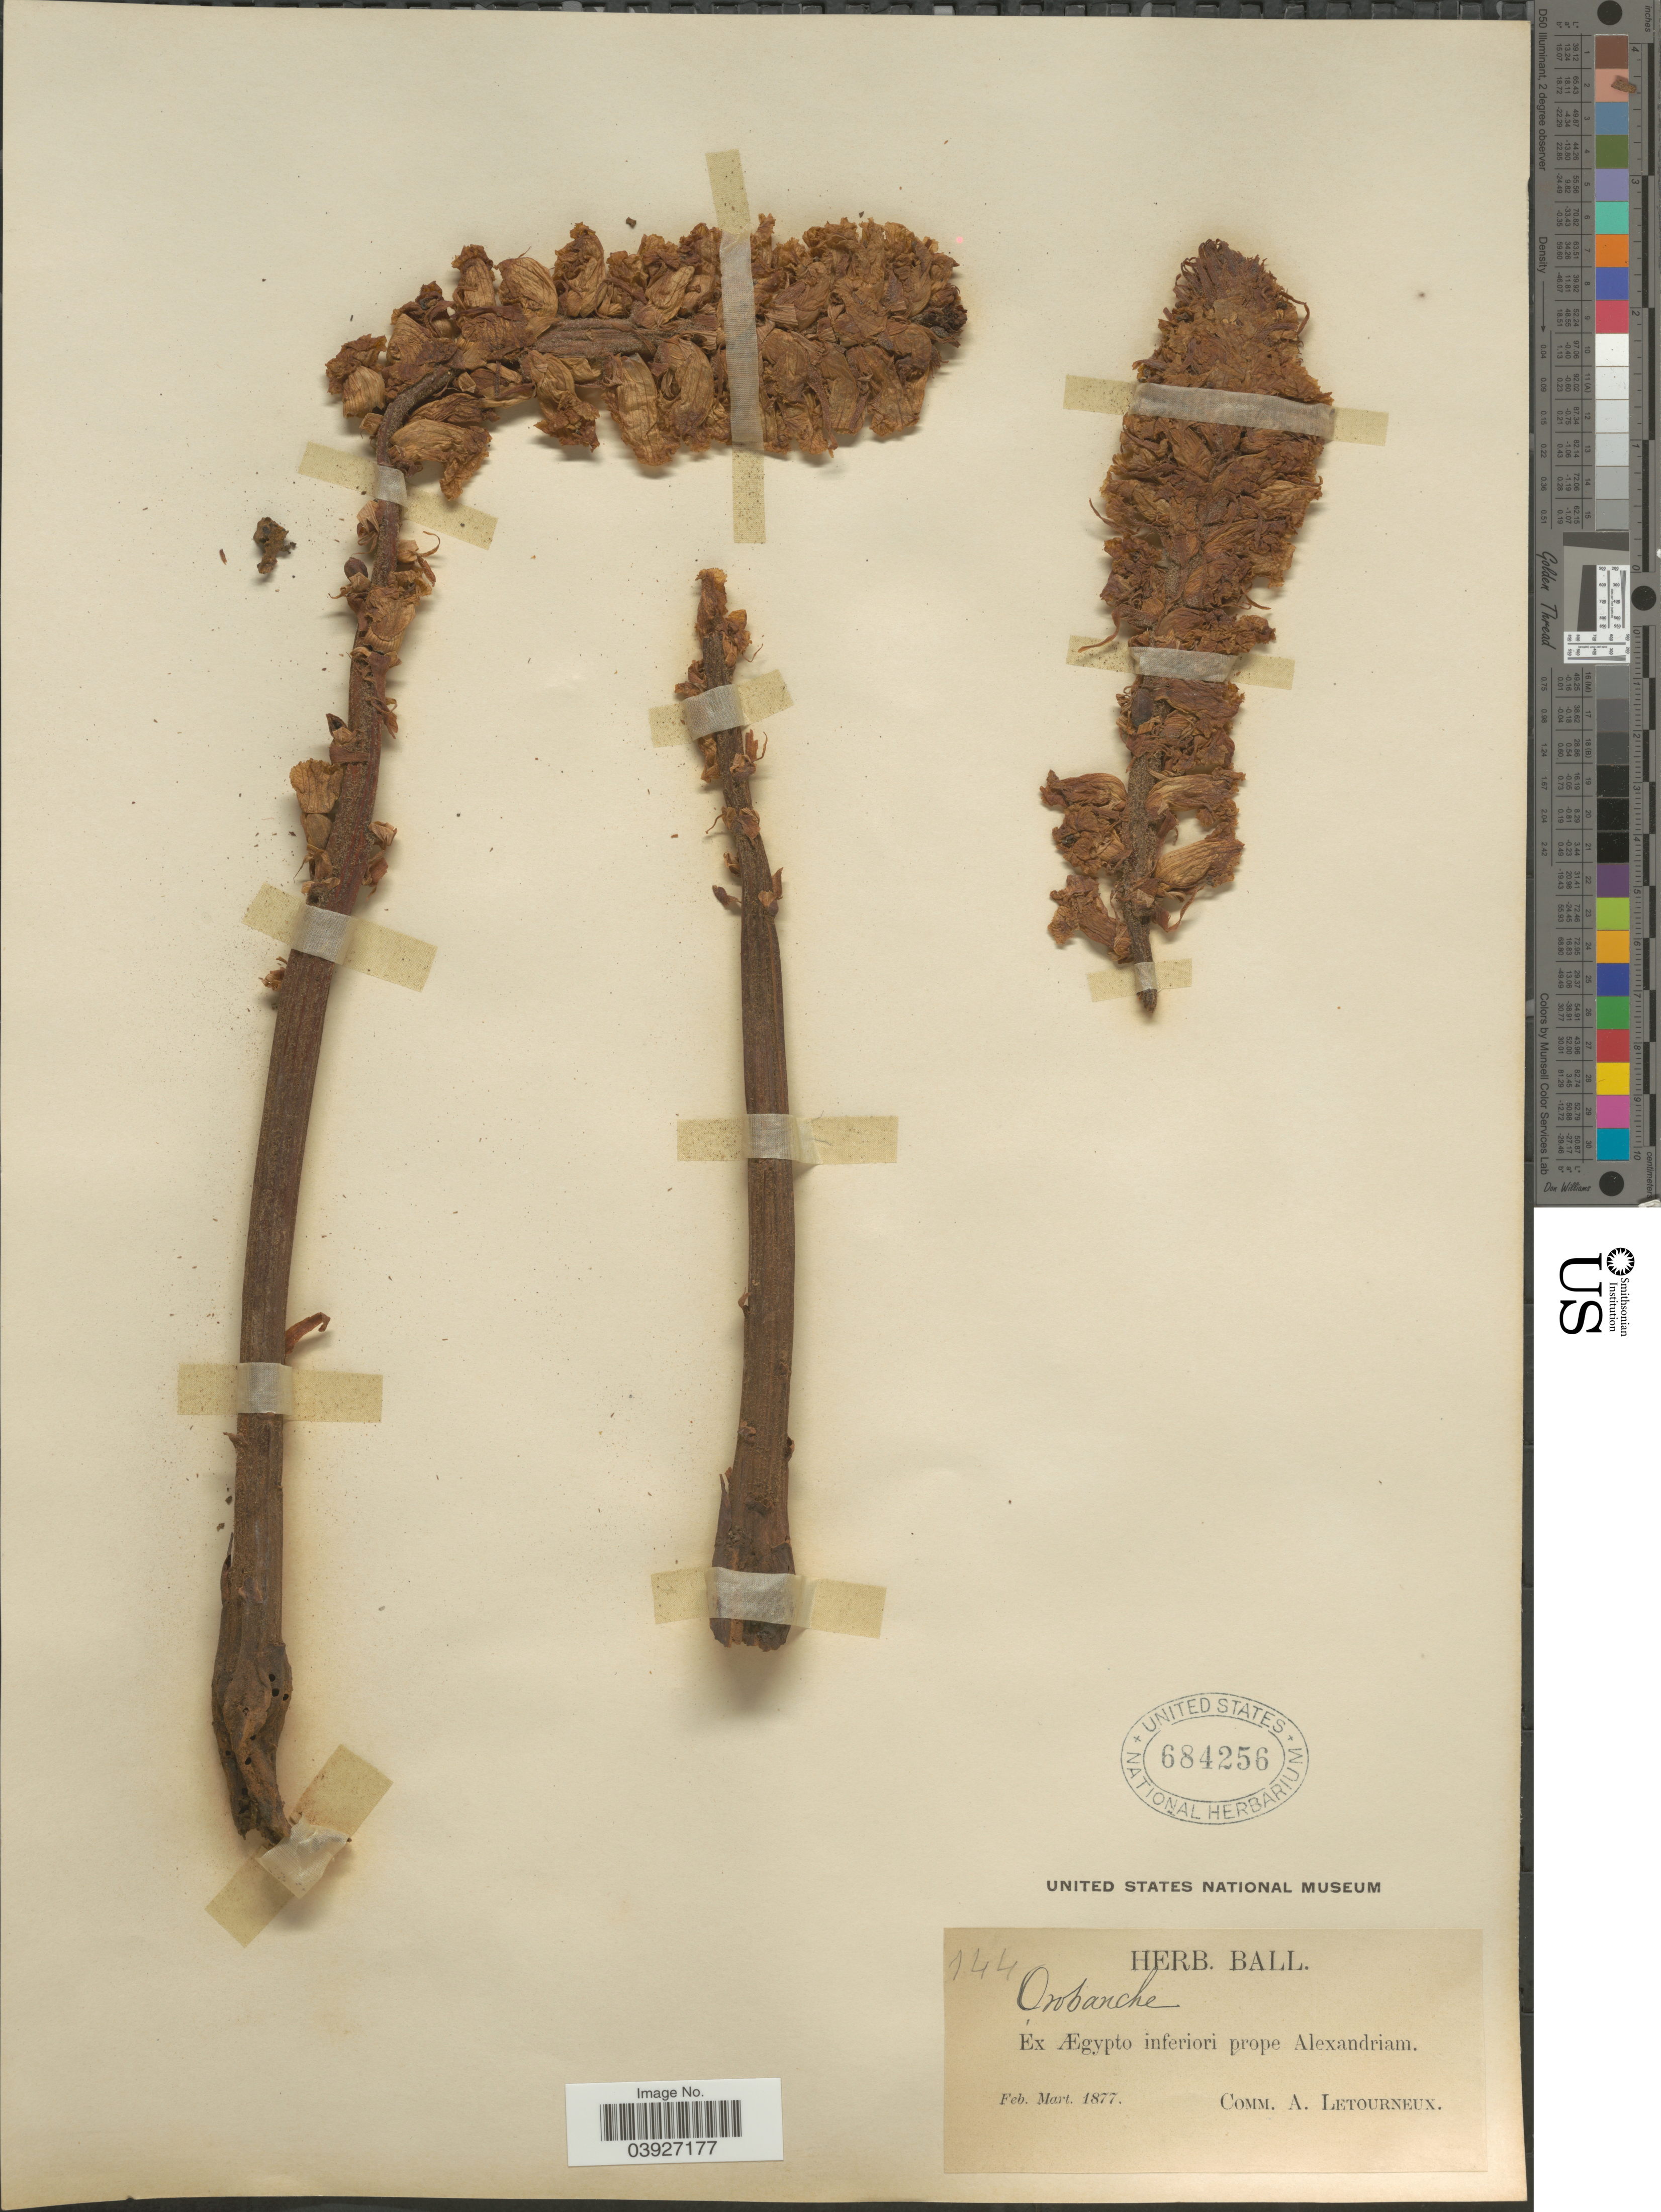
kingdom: Plantae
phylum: Tracheophyta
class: Magnoliopsida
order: Lamiales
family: Orobanchaceae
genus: Orobanche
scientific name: Orobanche sp.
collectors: ex herb. Ball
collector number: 144?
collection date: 1877-02/1877-03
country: Egypt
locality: Ex Ægypto inferiori prope Alexandriam.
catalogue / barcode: US 684256